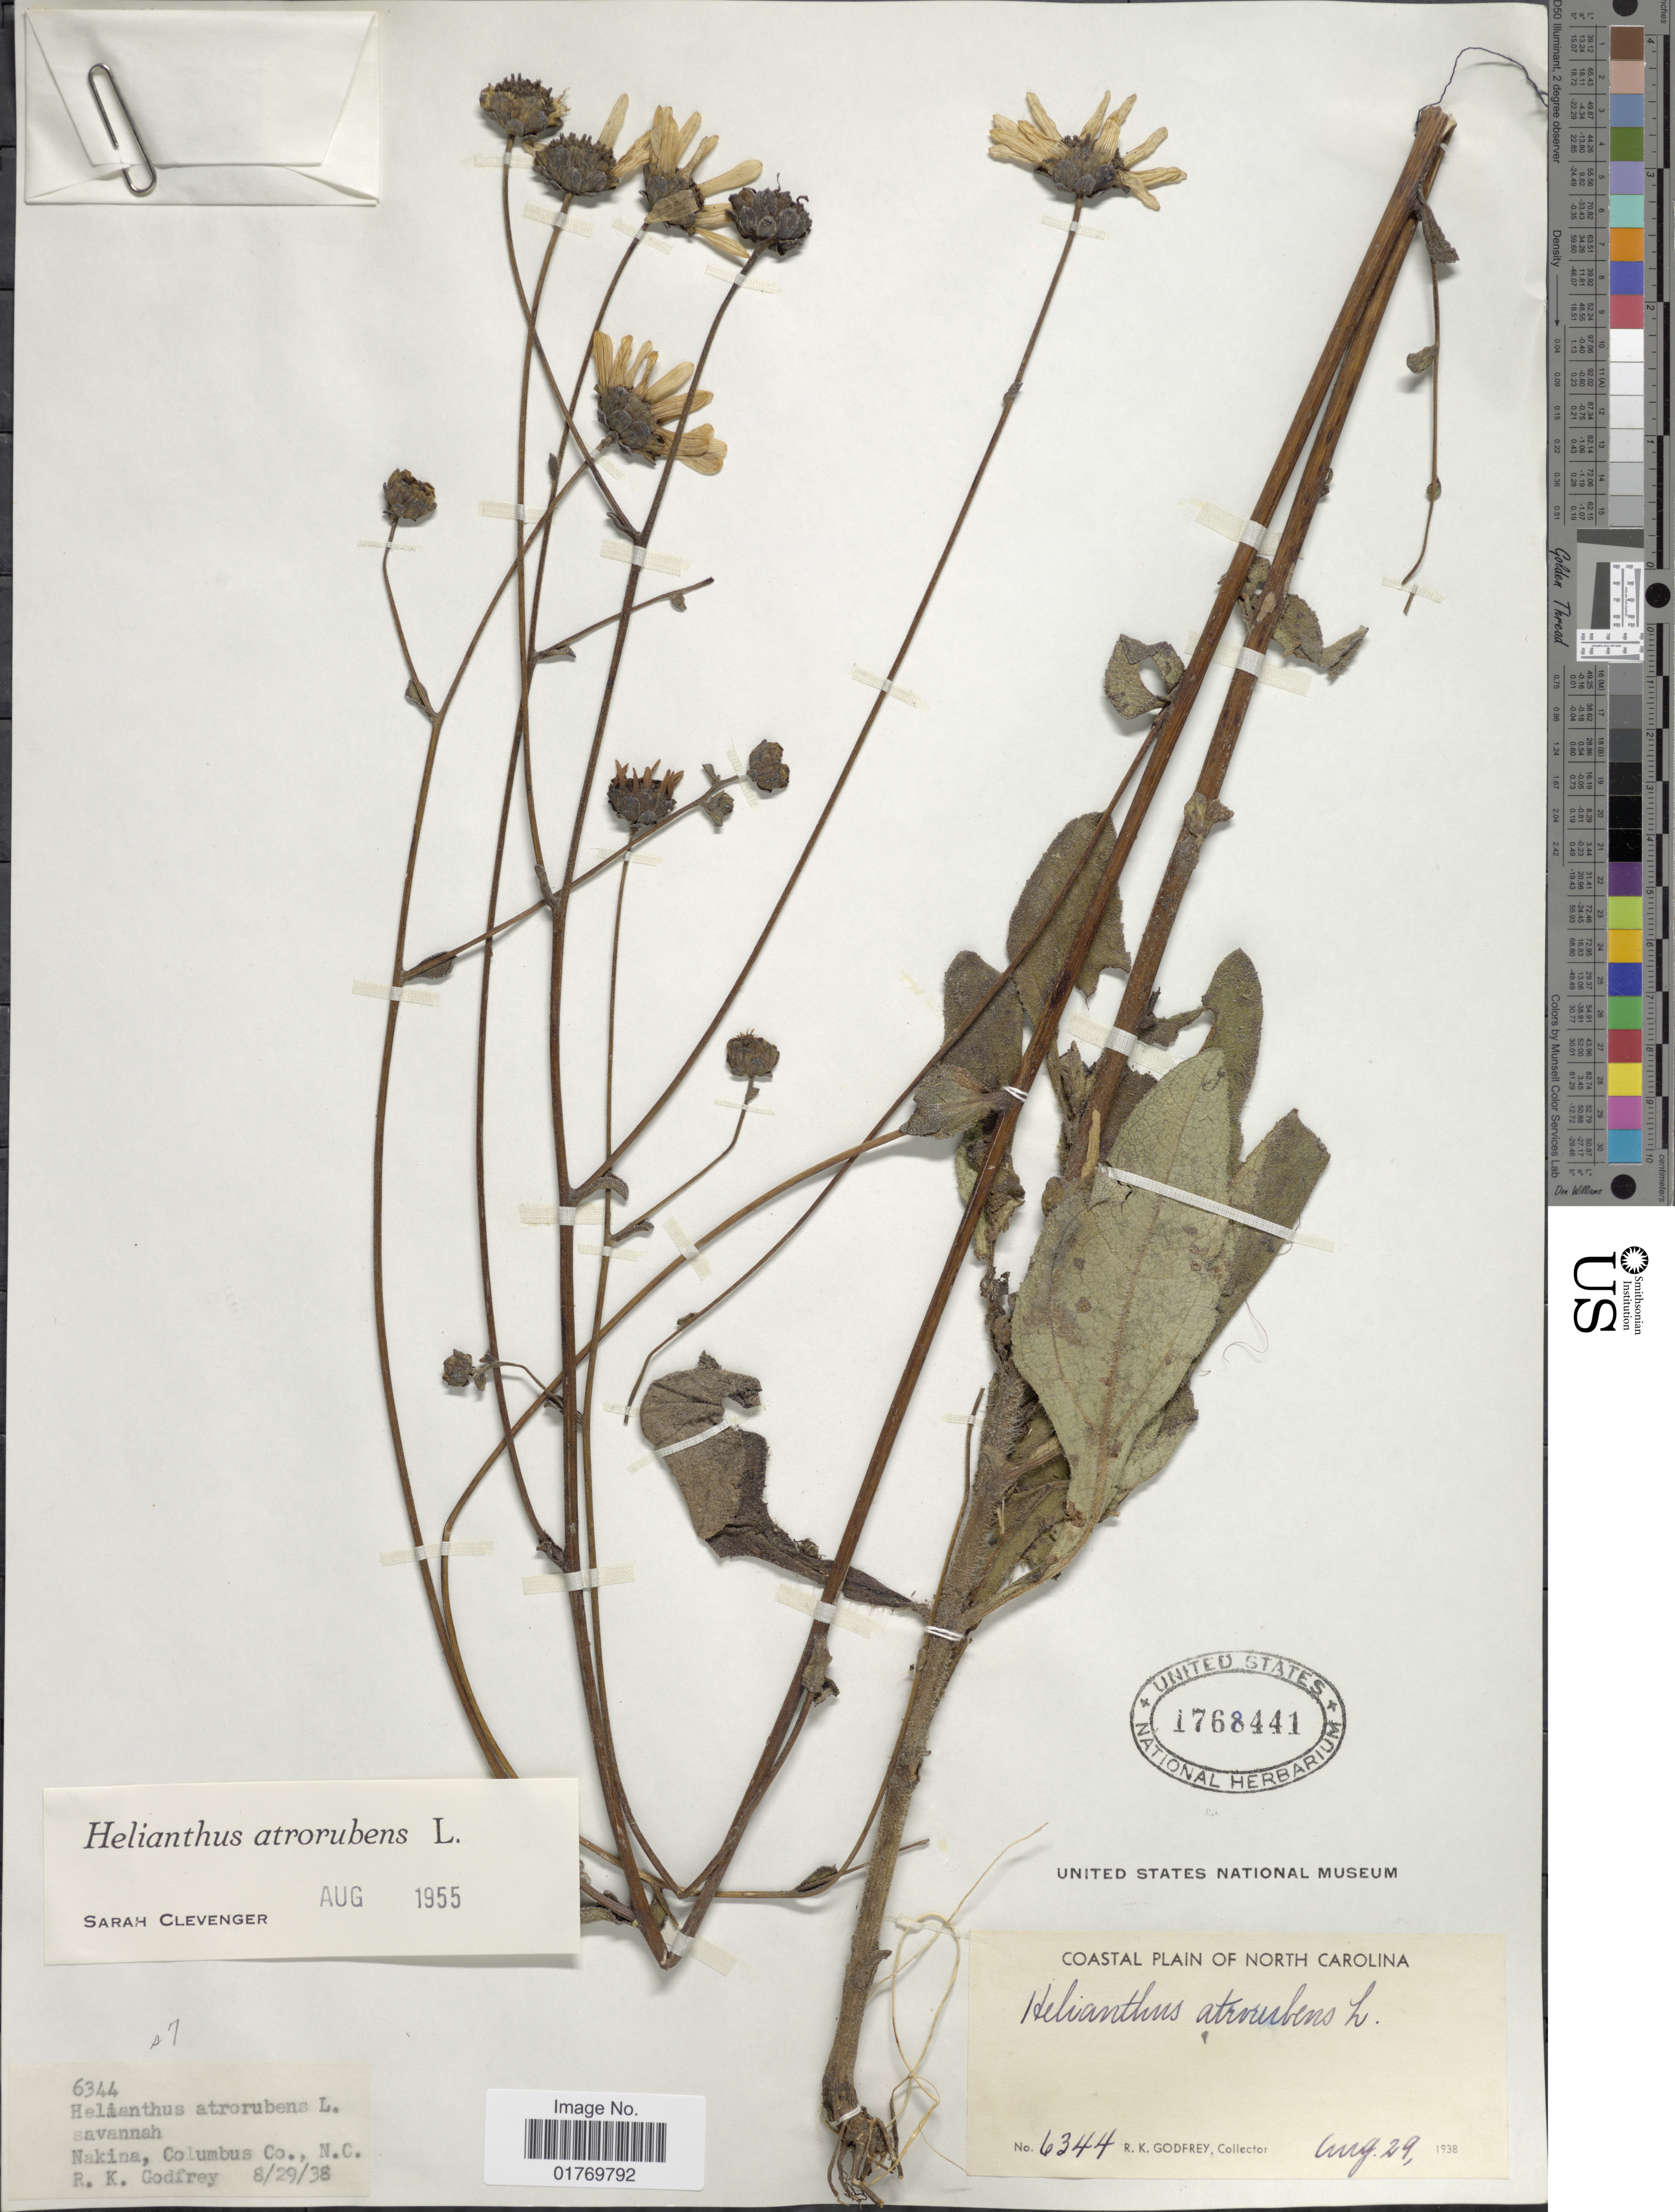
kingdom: Plantae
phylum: Tracheophyta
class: Magnoliopsida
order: Asterales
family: Asteraceae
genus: Helianthus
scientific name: Helianthus atrorubens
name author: L.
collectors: R. K. Godfrey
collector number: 6344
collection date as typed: Transcribed d/m/y: 29/8/38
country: United States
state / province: North Carolina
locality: Nakina, Columbus Co., N. C.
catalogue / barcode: US 1768441